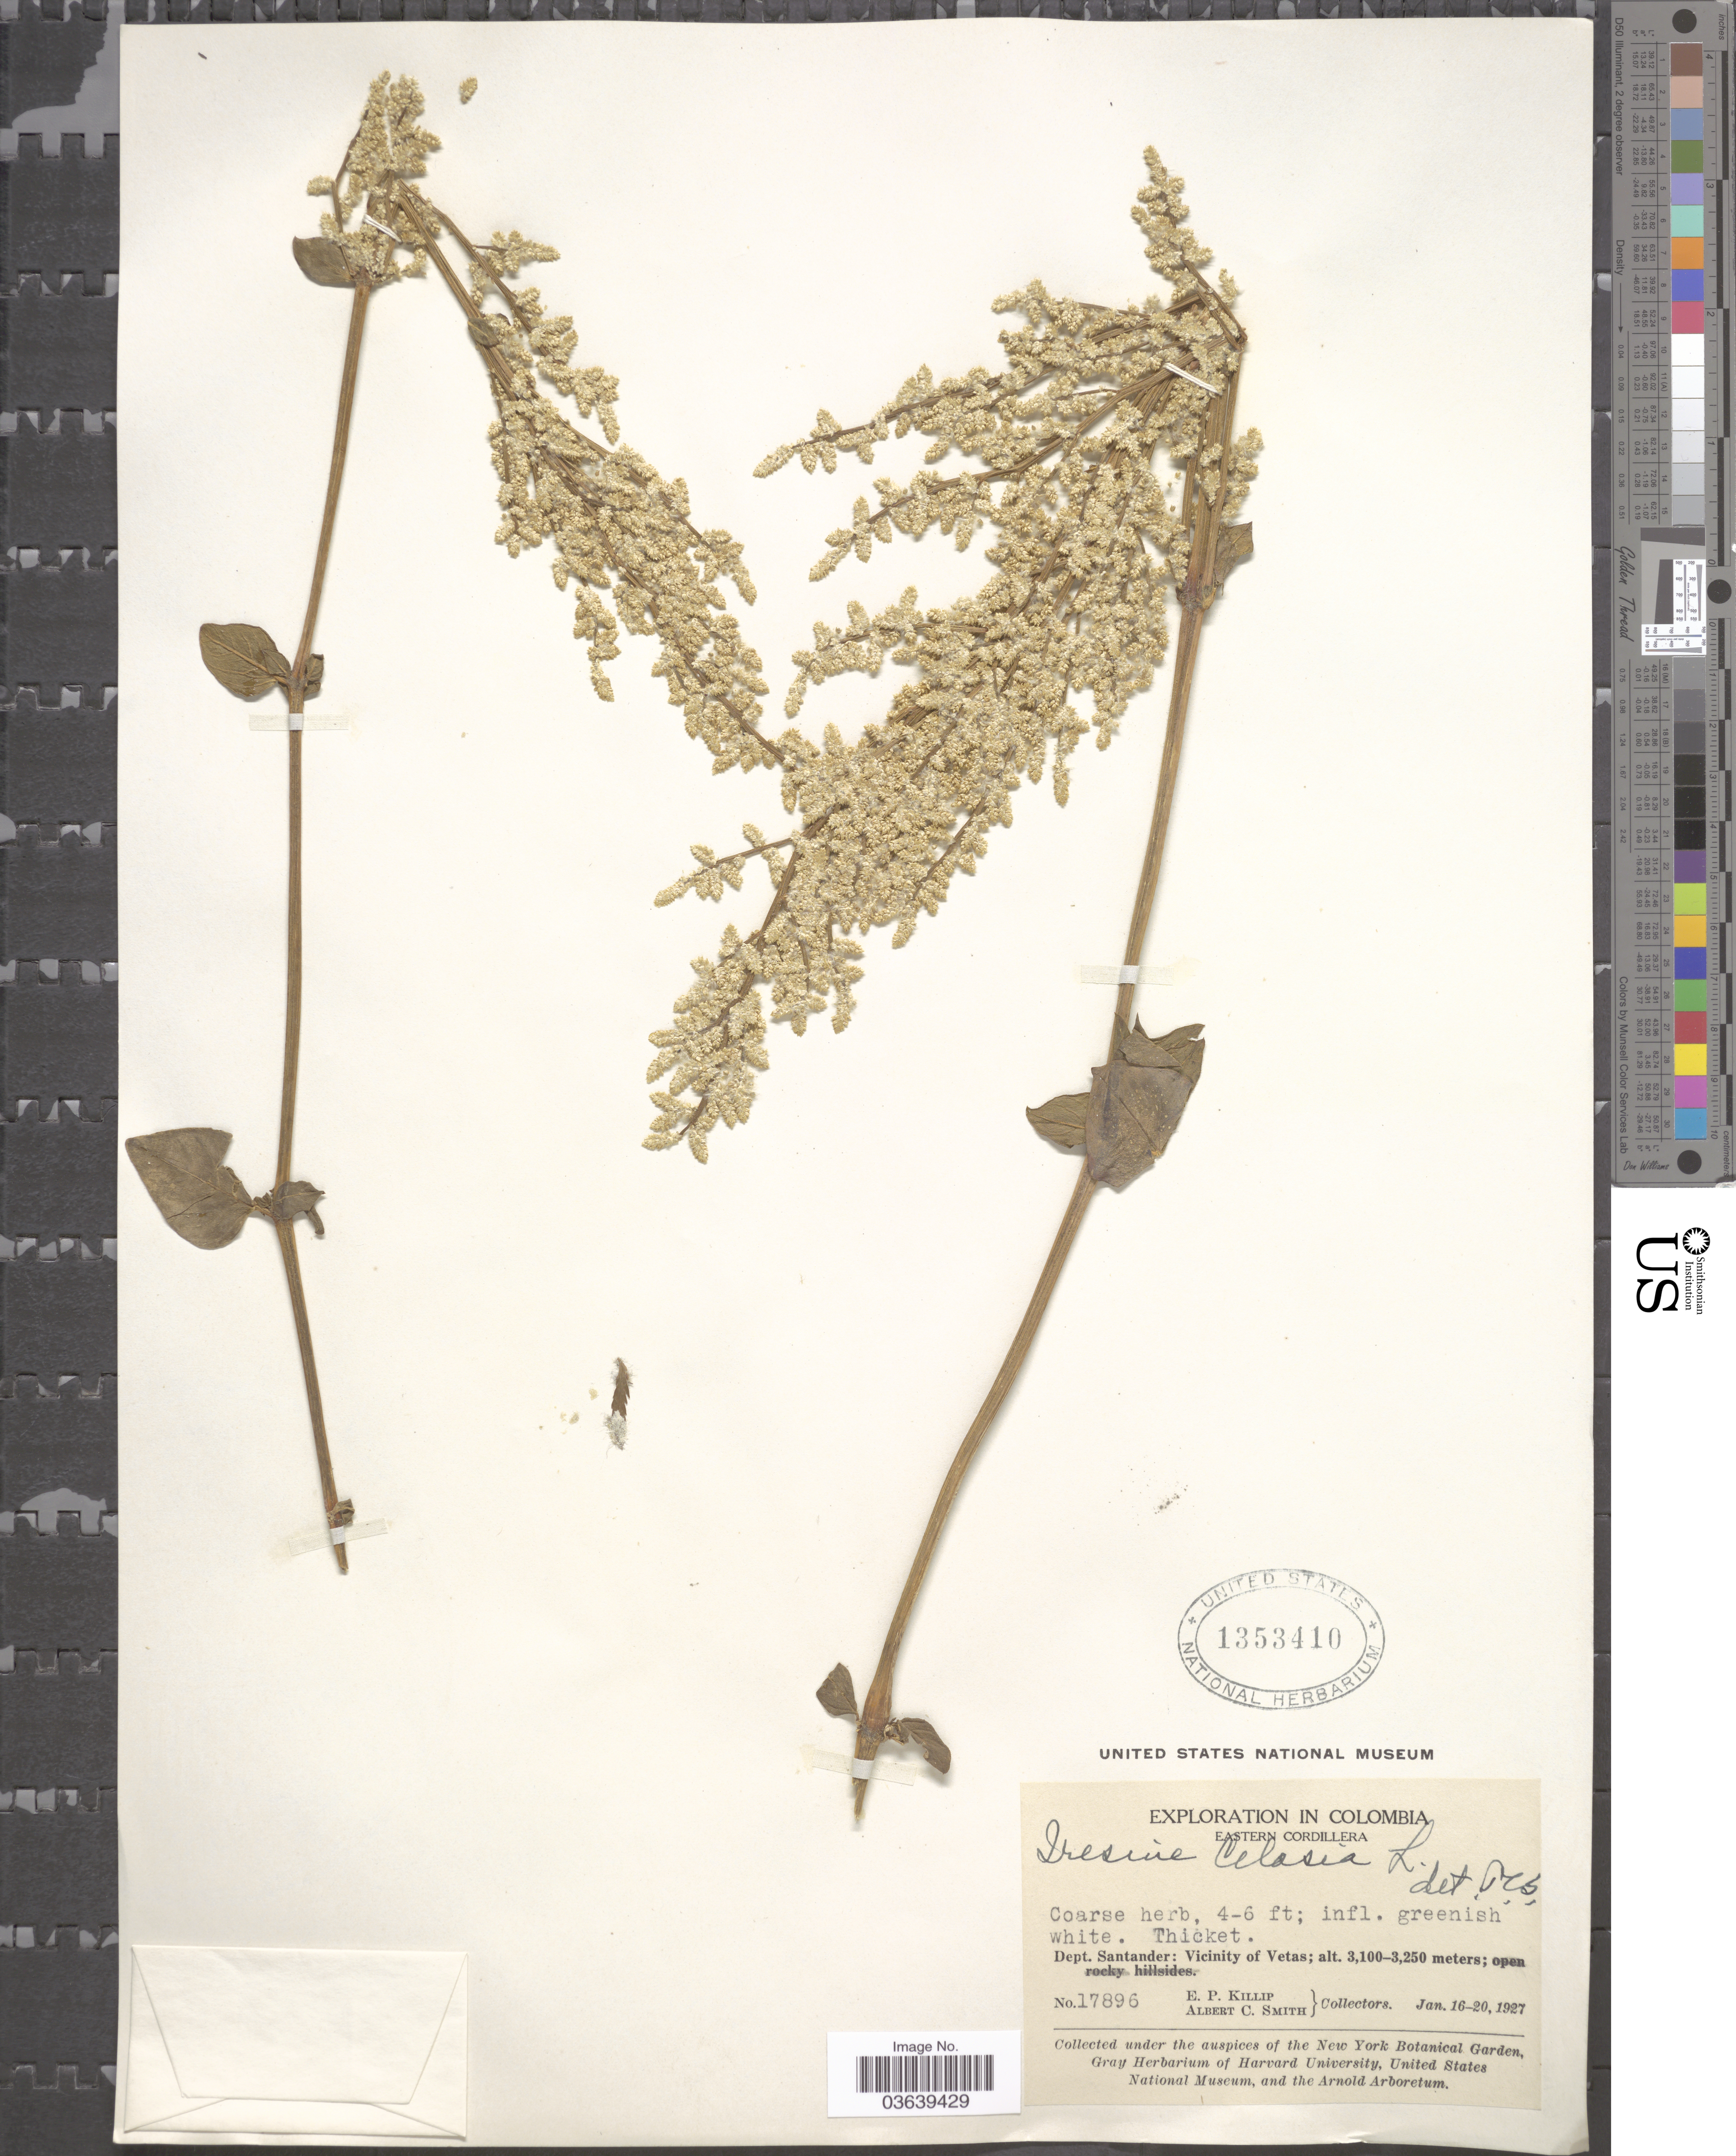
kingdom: Plantae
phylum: Tracheophyta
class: Magnoliopsida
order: Caryophyllales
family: Amaranthaceae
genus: Iresine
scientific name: Iresine celosia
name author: L.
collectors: E. P. Killip & A. C. Smith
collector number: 17896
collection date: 1927-01-16/1927-01-20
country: Colombia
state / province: Santander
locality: Eastern Cordillera. Dept. Santander: Vicinity of Vetas.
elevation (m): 3100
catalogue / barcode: US 1353410